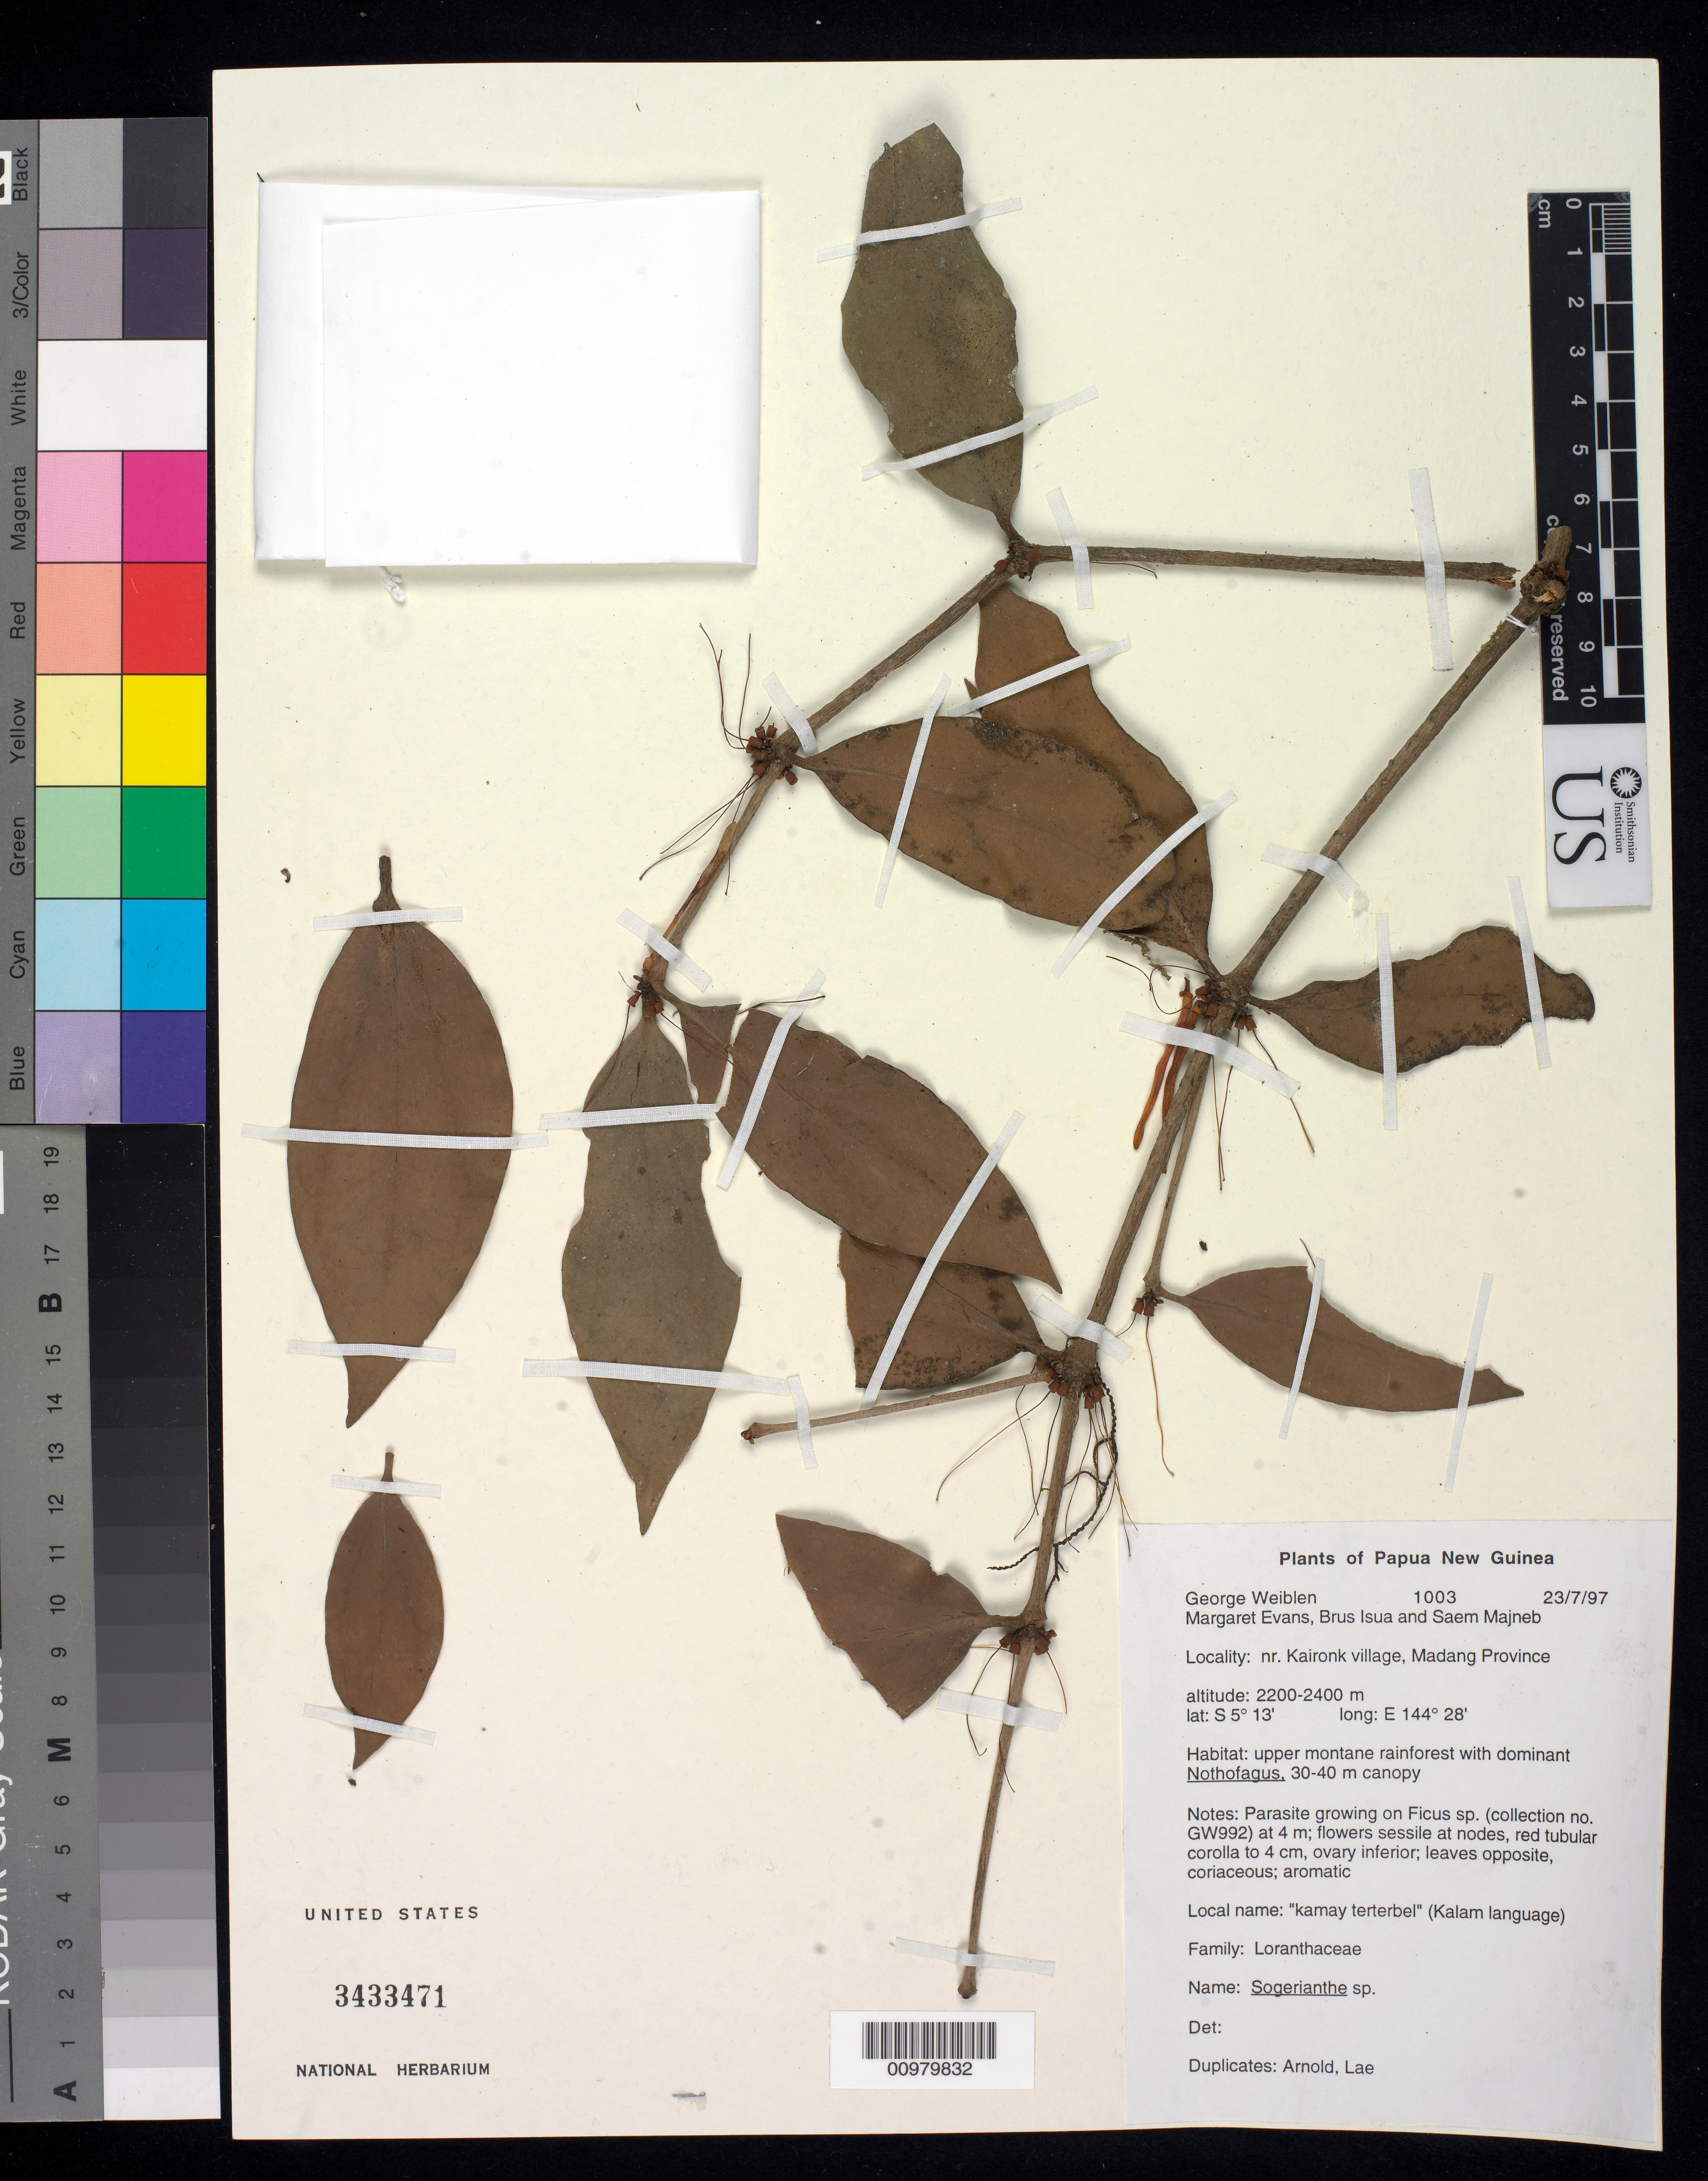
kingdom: Plantae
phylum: Tracheophyta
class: Magnoliopsida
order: Santalales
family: Loranthaceae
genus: Sogerianthe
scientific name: Sogerianthe sp.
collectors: G. D. Weiblen, Marg. Evans, B. Isua & S. Majneb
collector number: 1003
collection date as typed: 23 Jul 1997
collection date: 1997-07-23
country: Papua New Guinea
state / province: Madang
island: New Guinea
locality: Near Kaironk Village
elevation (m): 2200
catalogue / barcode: US 3433471